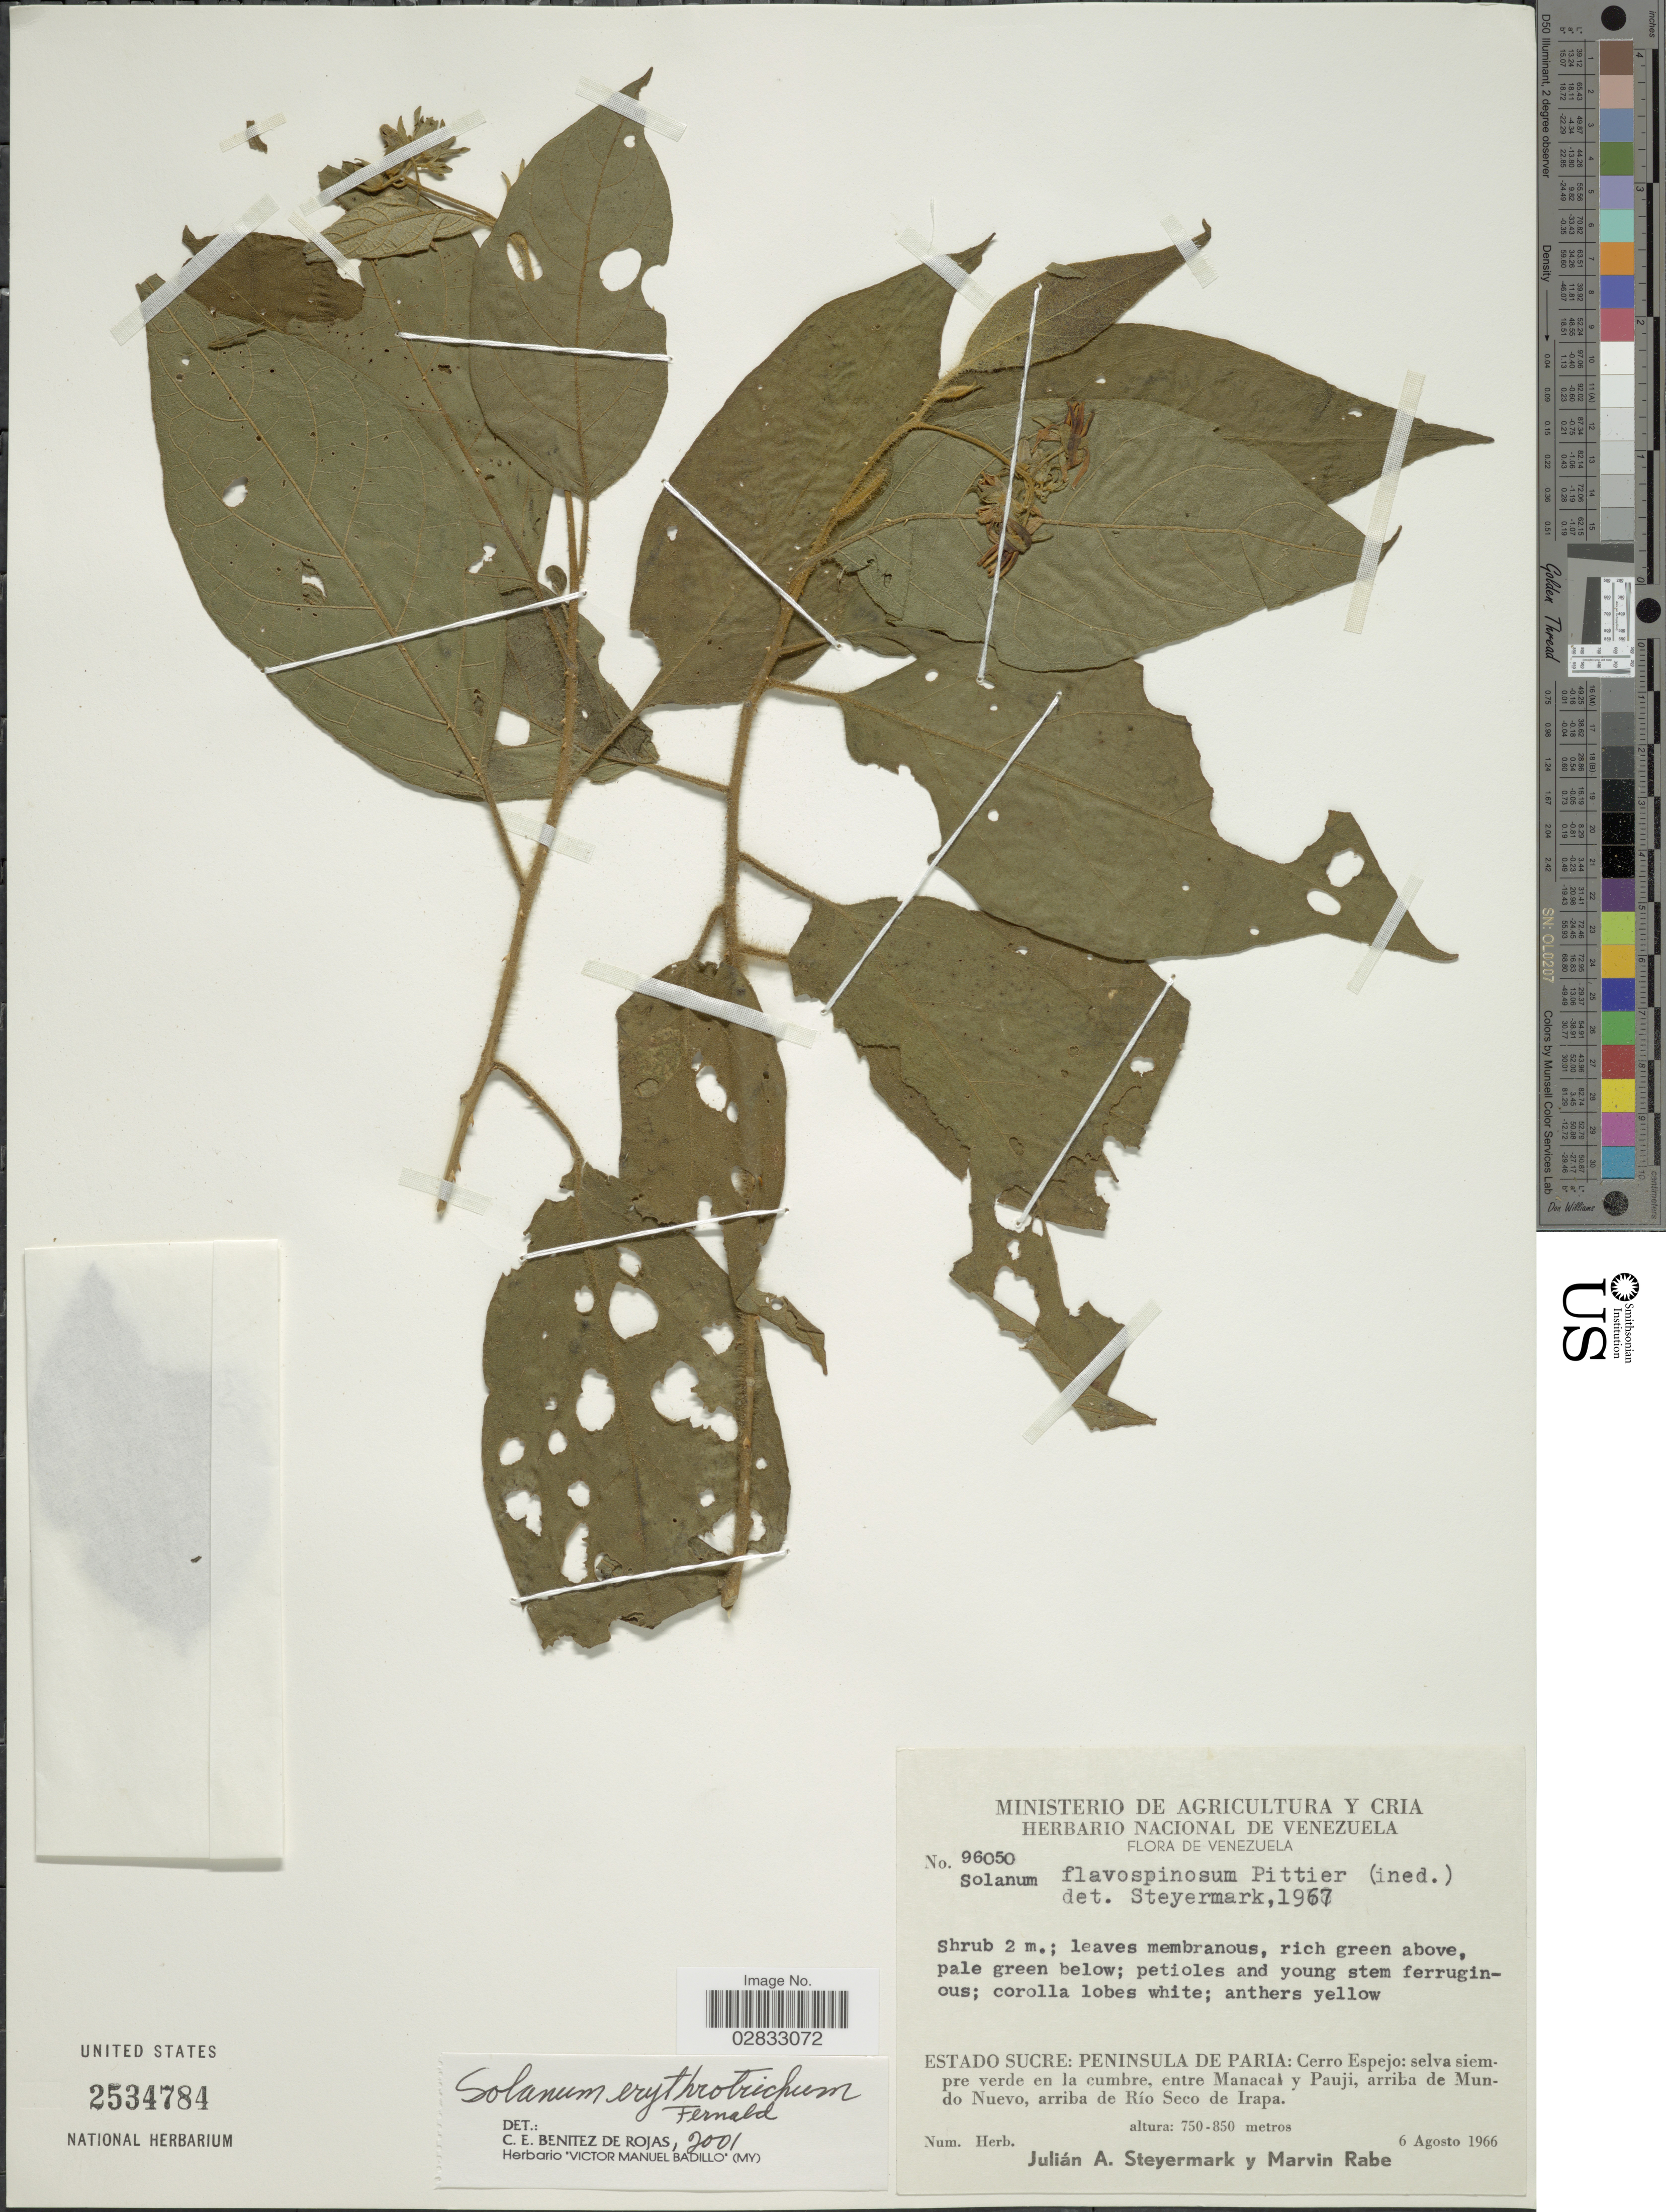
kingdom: Plantae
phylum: Tracheophyta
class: Magnoliopsida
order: Solanales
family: Solanaceae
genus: Solanum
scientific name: Solanum erythrotrichum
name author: Fernald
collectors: J. Steyermark & M. Rabe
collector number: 96050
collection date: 1966-08-06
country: Venezuela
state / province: Sucre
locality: Estado Sucre: Peninsula de Paria: Cerro Espejo: selva siempre verde en la cumbre, entre Manacal y Pauji, arriba de Mundo Nuevo, arriba de Río Seco de Irapa.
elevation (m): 750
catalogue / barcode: US 2534784